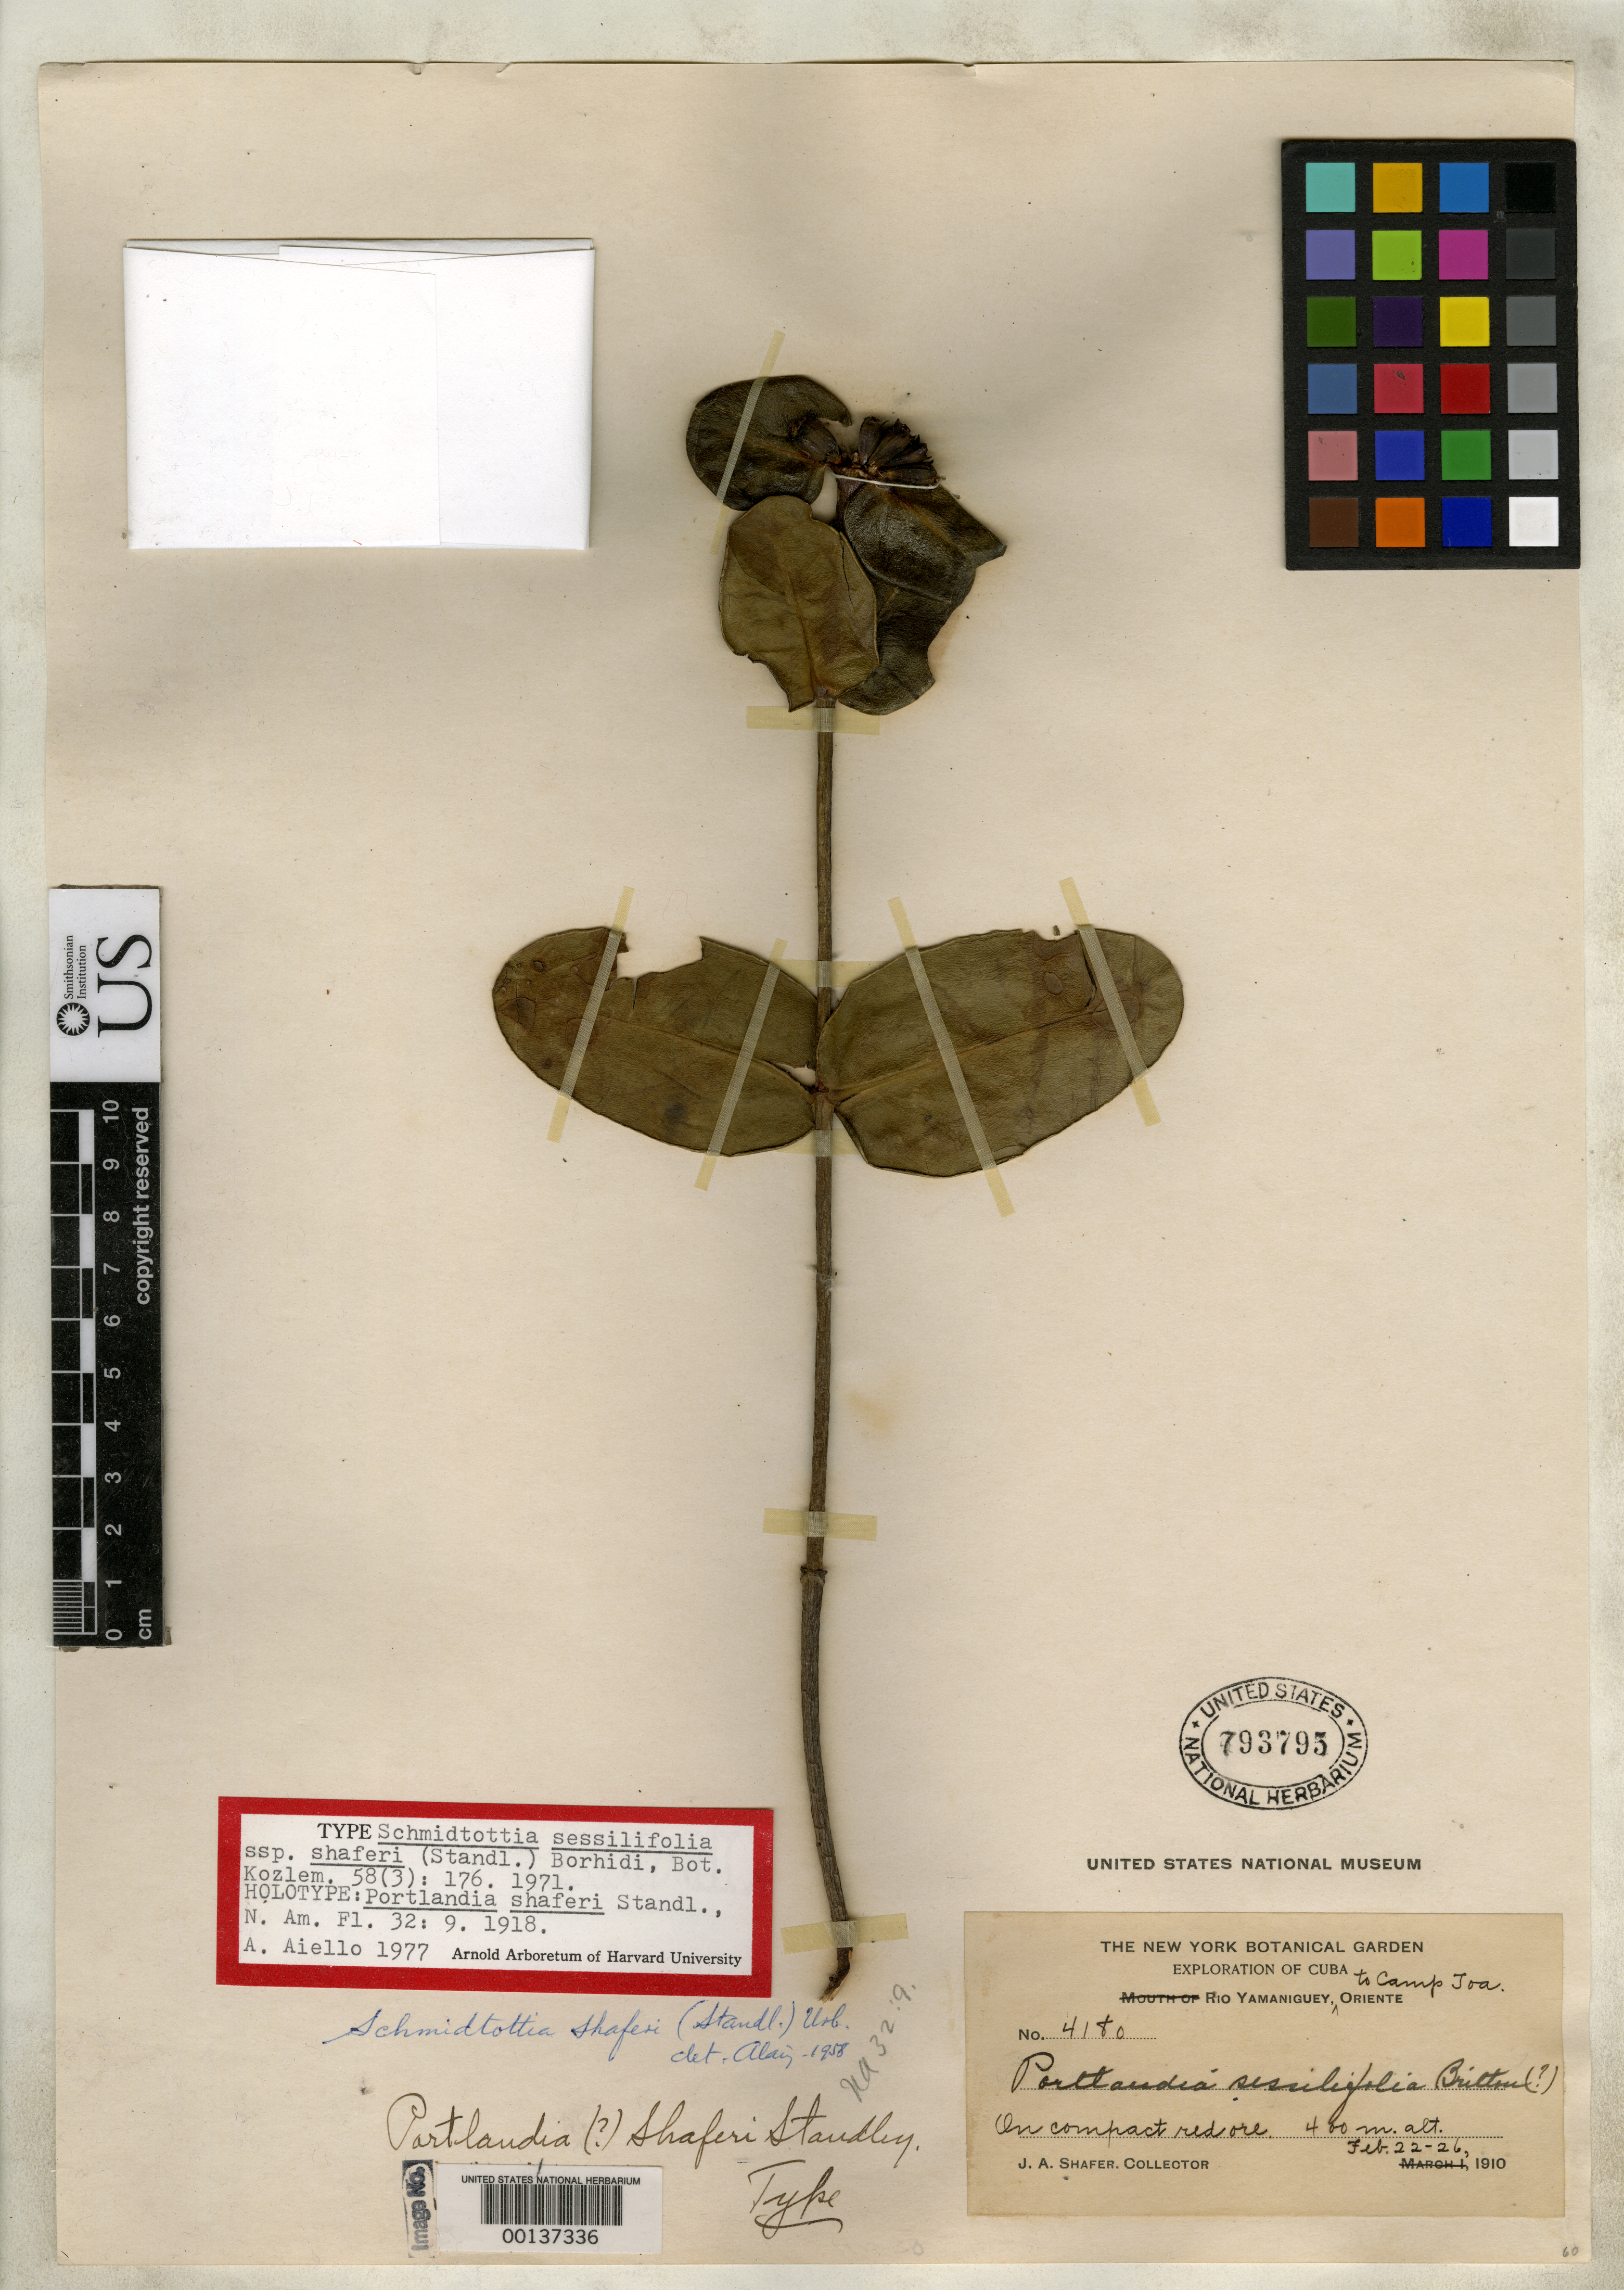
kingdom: Plantae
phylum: Tracheophyta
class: Magnoliopsida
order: Gentianales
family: Rubiaceae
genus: Portlandia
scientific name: Portlandia shaferi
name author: Standl.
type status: Holotype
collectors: J. A. Shafer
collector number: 4180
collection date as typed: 22 Feb 1910 to 26 Feb 1910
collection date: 1910-02-22/1910-02-26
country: Cuba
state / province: Oriente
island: Greater Antilles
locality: Rio Yamaniguey to Camp Toa.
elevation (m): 400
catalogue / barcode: US 793795